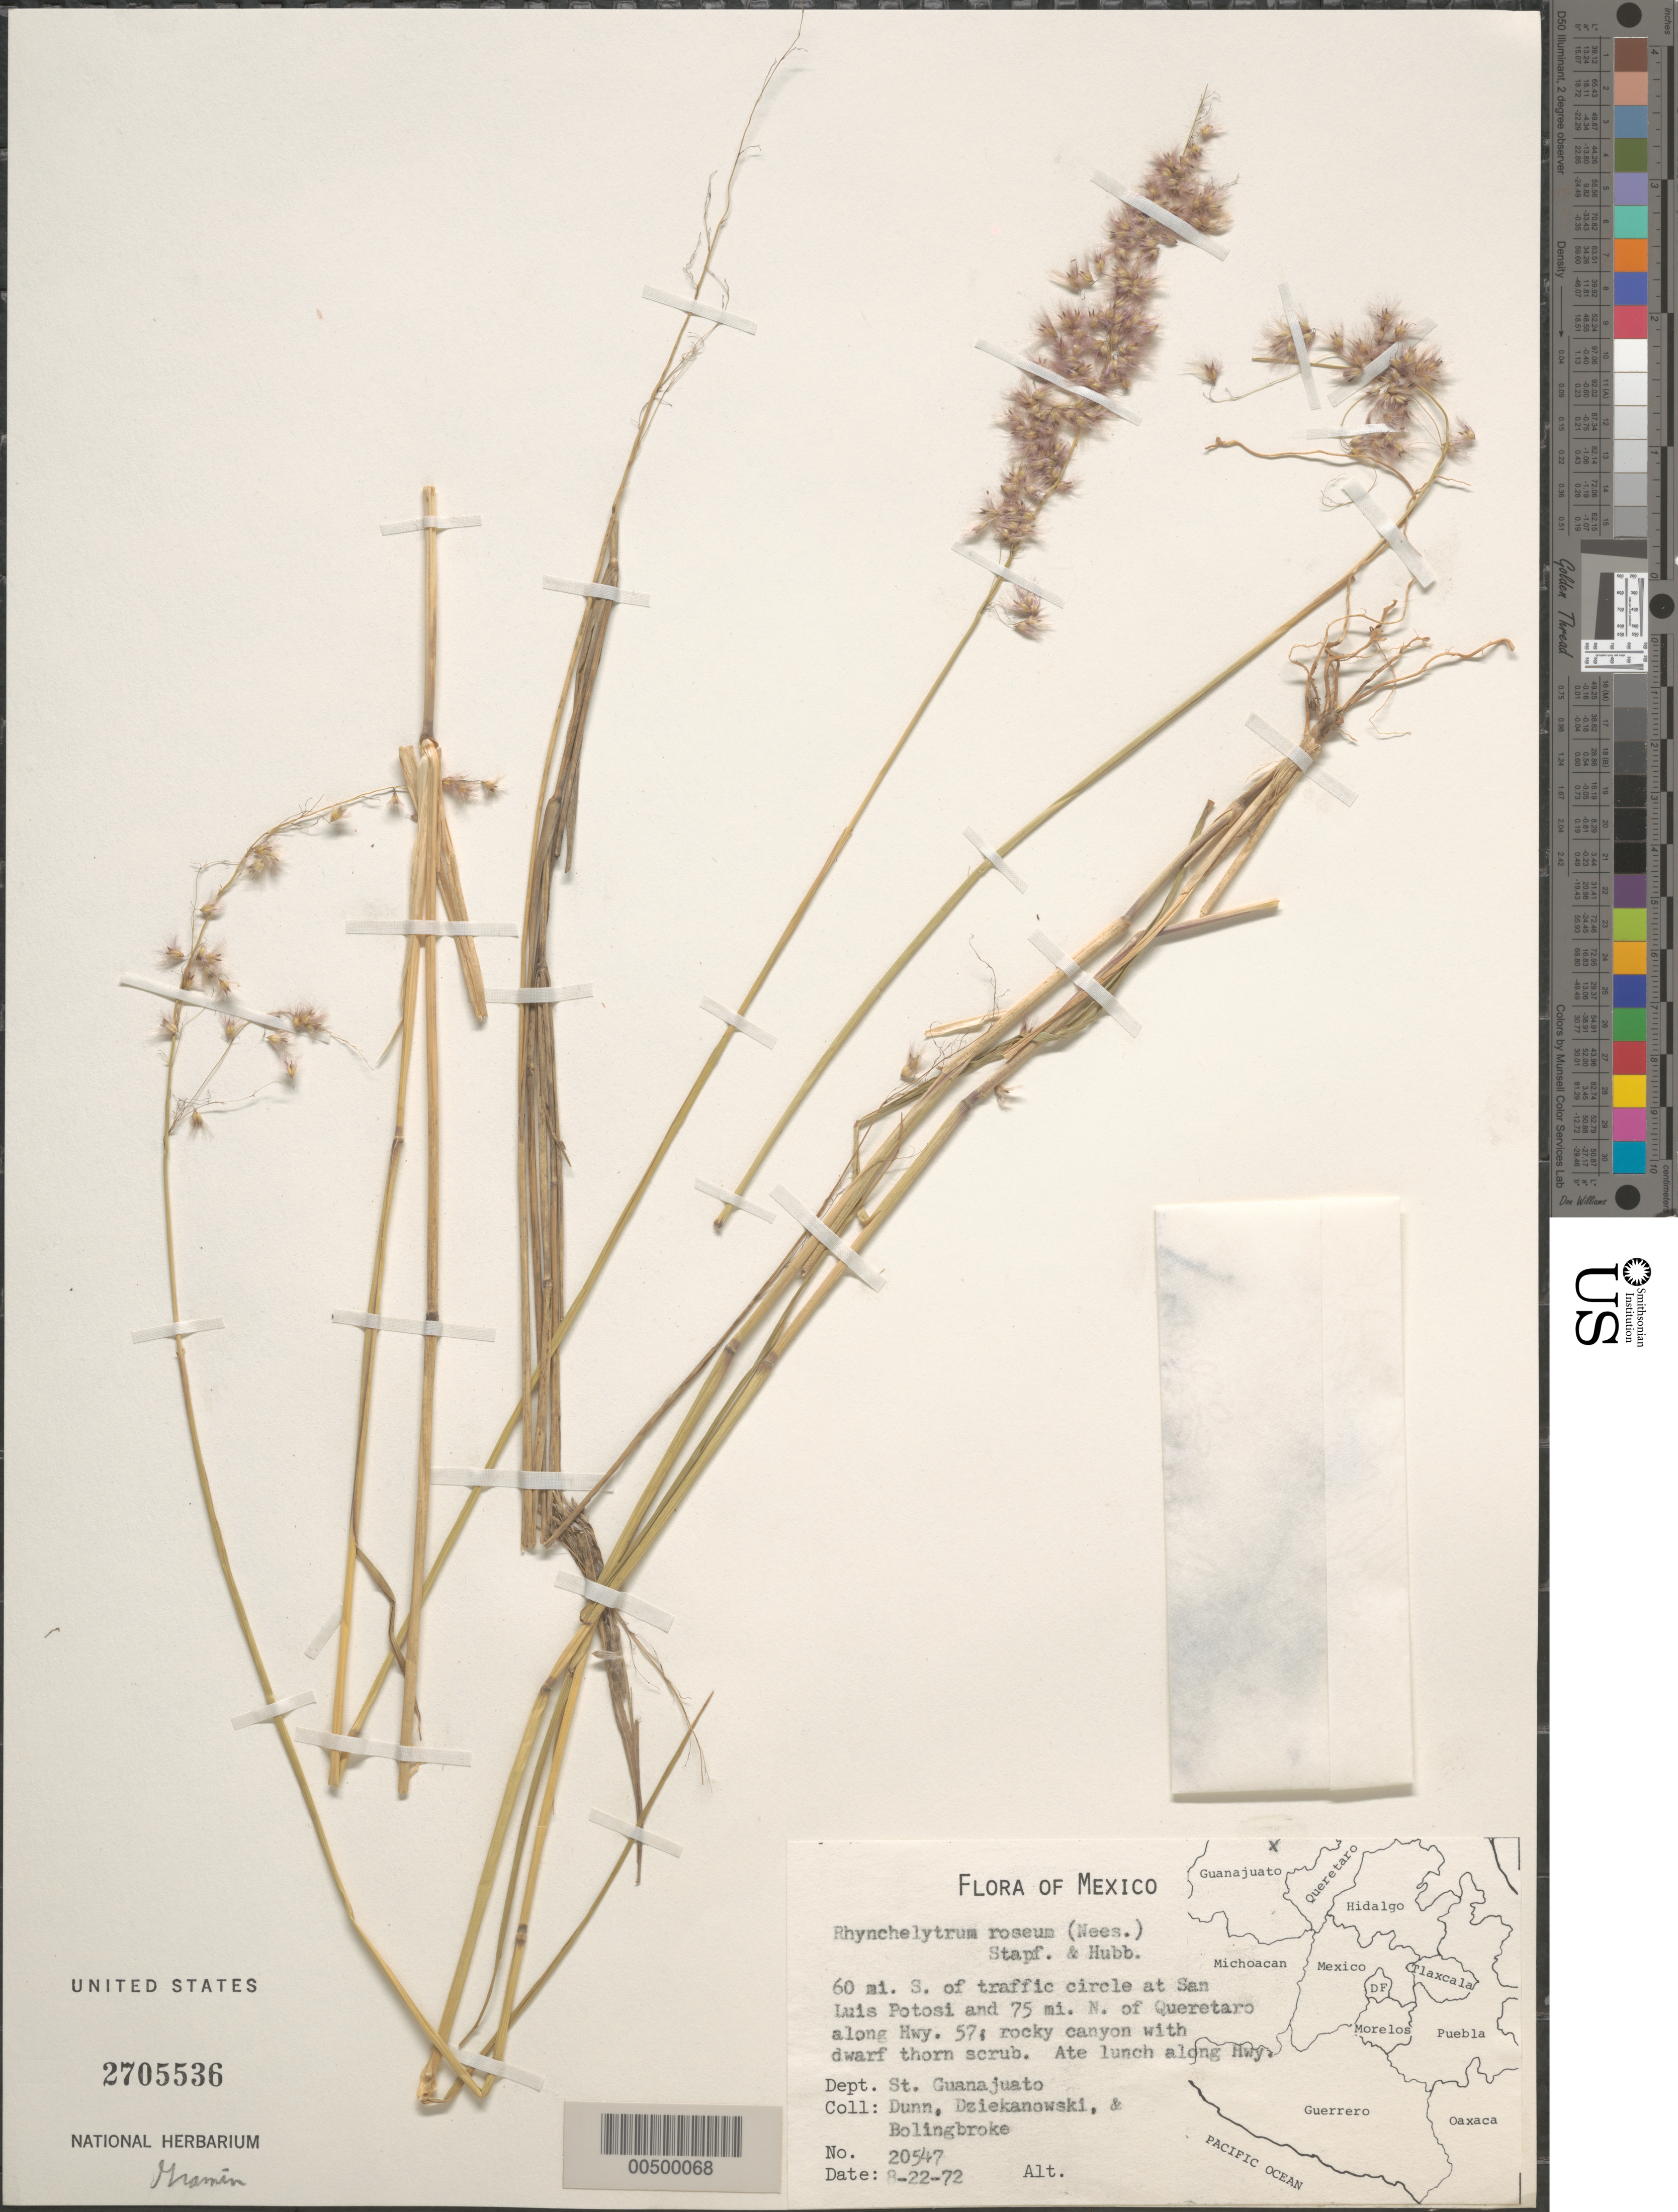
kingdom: Plantae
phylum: Tracheophyta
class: Liliopsida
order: Poales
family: Poaceae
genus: Rhynchelytrum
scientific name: Rhynchelytrum repens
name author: (Willd.) C.E. Hubb.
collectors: -- Dunn, Dziekanowski & -- Bolingbroke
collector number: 20547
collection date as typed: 22 Aug 1972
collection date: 1972-08-22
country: Mexico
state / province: Guanajuato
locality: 60 mi S of traffic circle at San Luis Potosi & 75 mi N of Queretaro along Hwy 57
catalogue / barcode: US 2705536